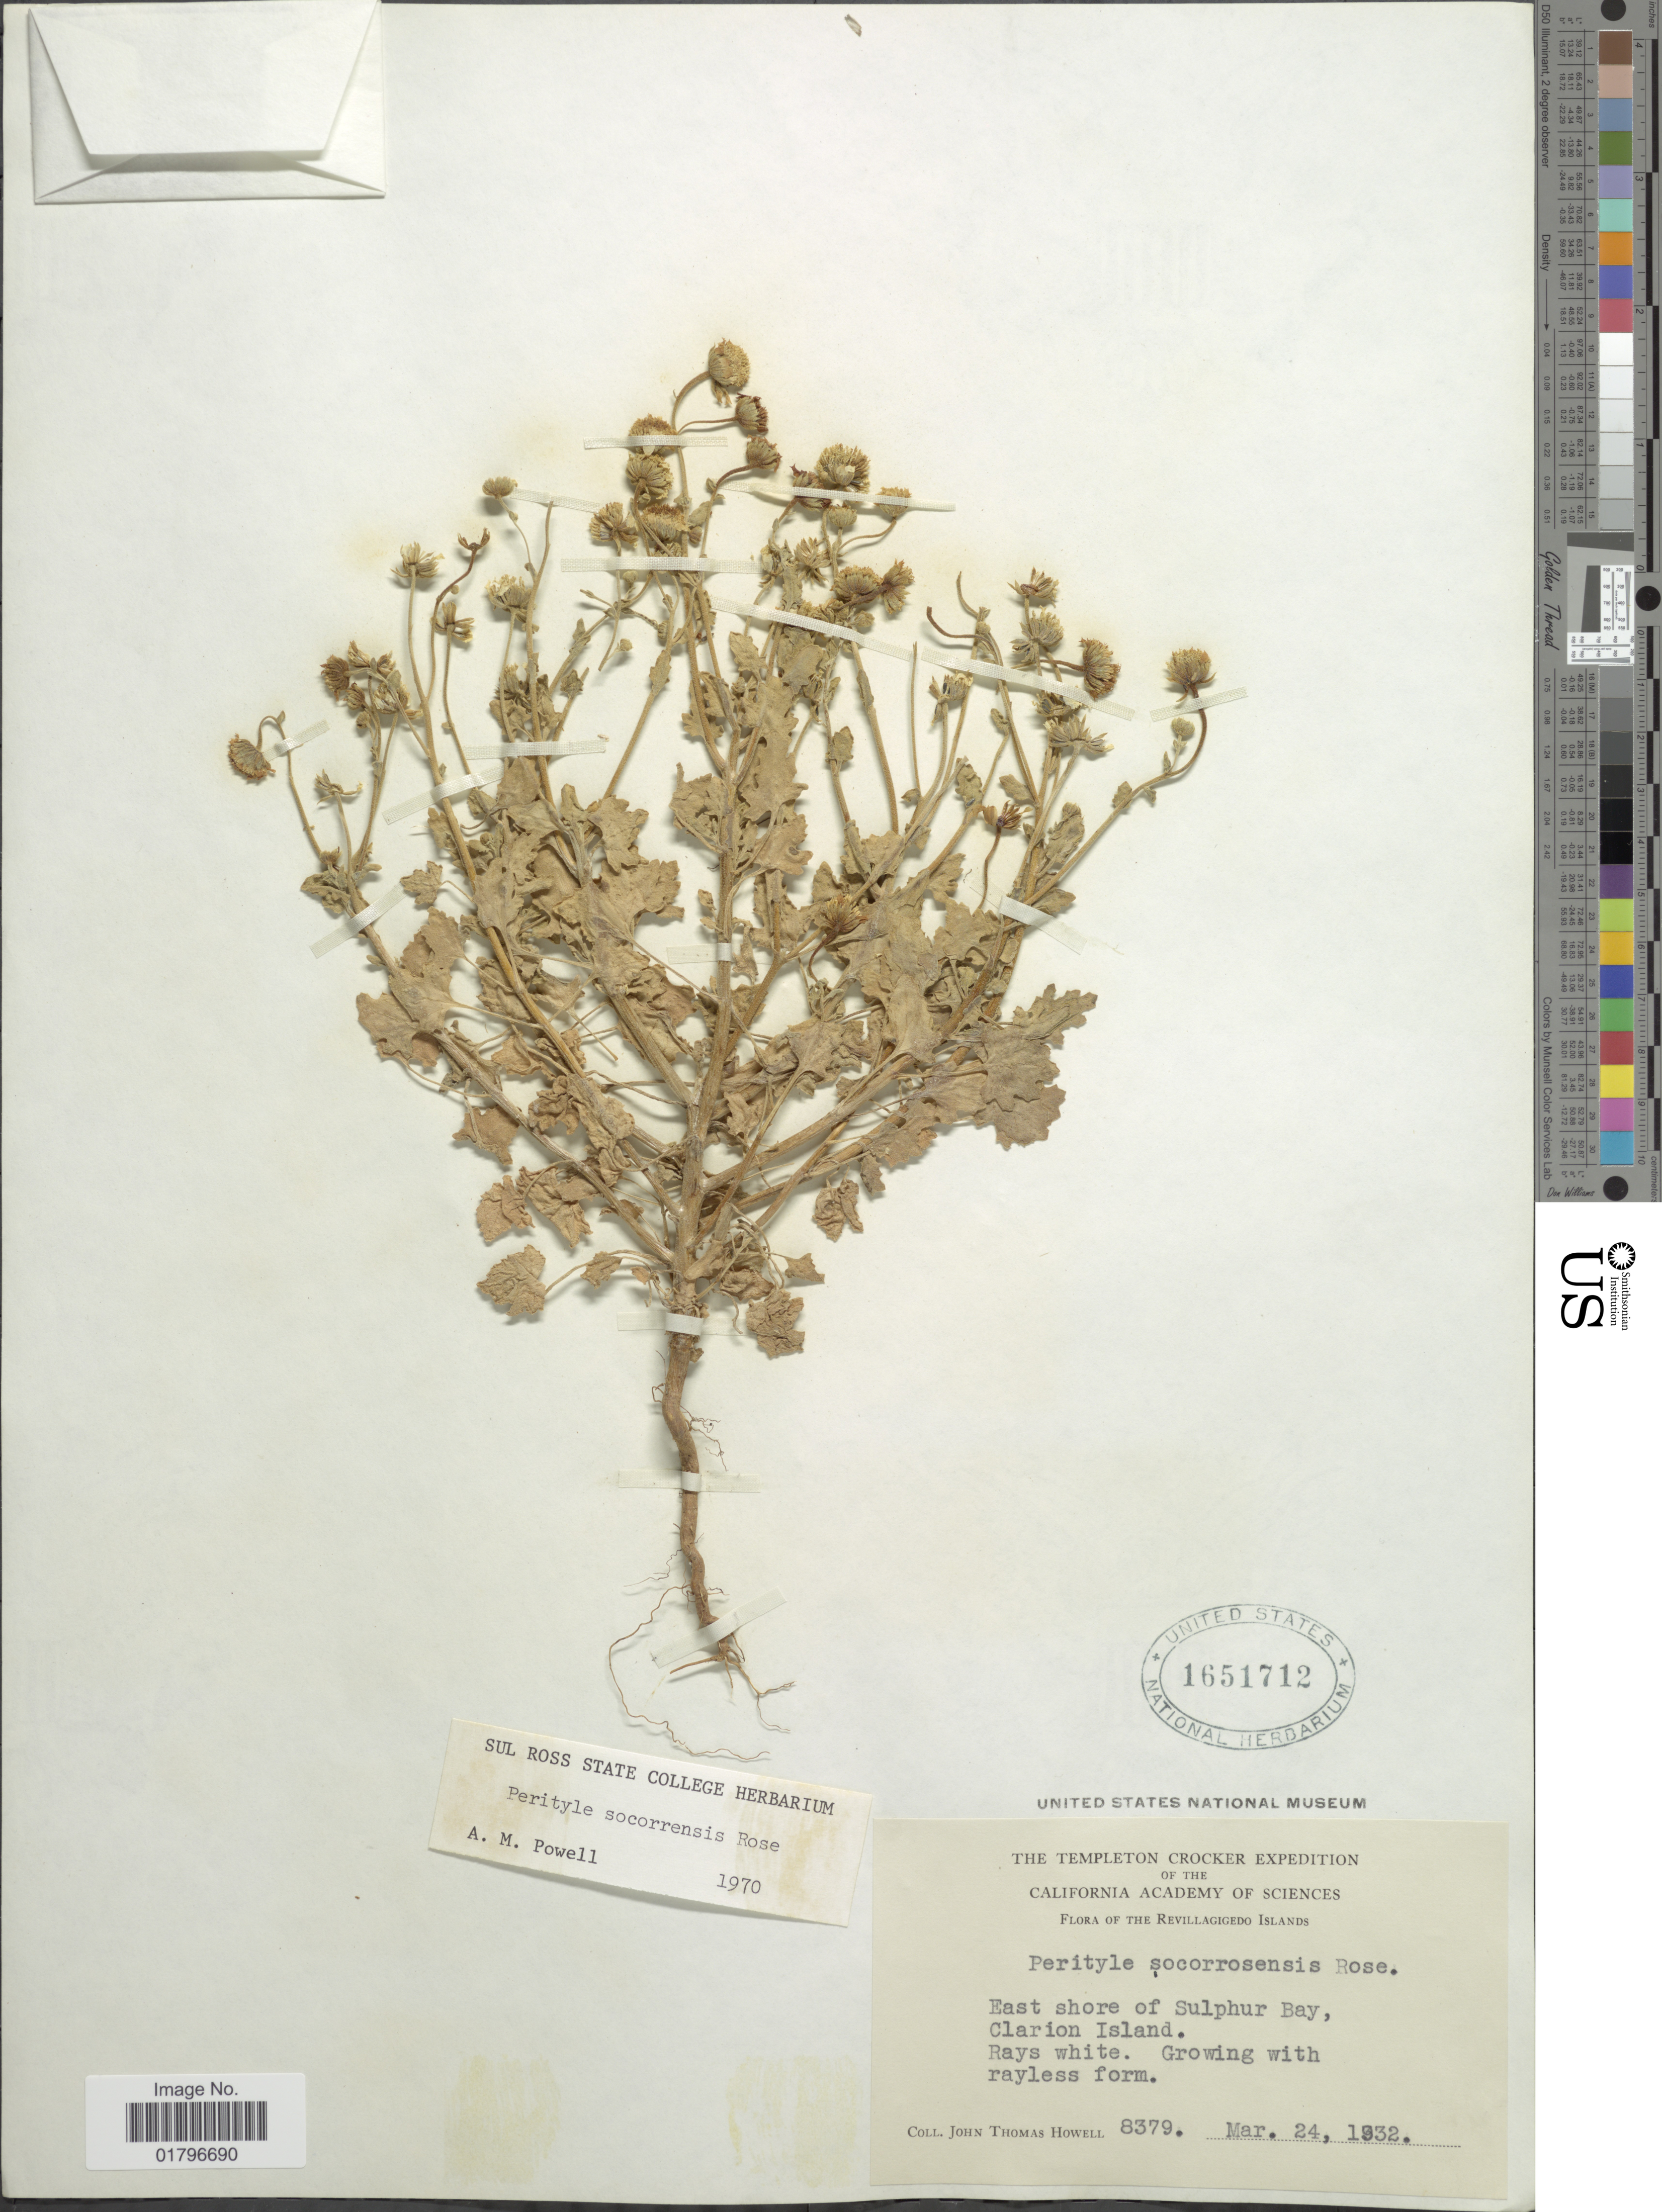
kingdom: Plantae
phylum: Tracheophyta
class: Magnoliopsida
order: Asterales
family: Asteraceae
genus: Perityle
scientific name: Perityle socorrosensis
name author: Rose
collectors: J. T. Howell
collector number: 8379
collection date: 1932-03-24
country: Mexico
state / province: Colima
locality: Revillagigedo Islands. East shore of Sulphur Bay, Clarion Island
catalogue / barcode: US 1651712